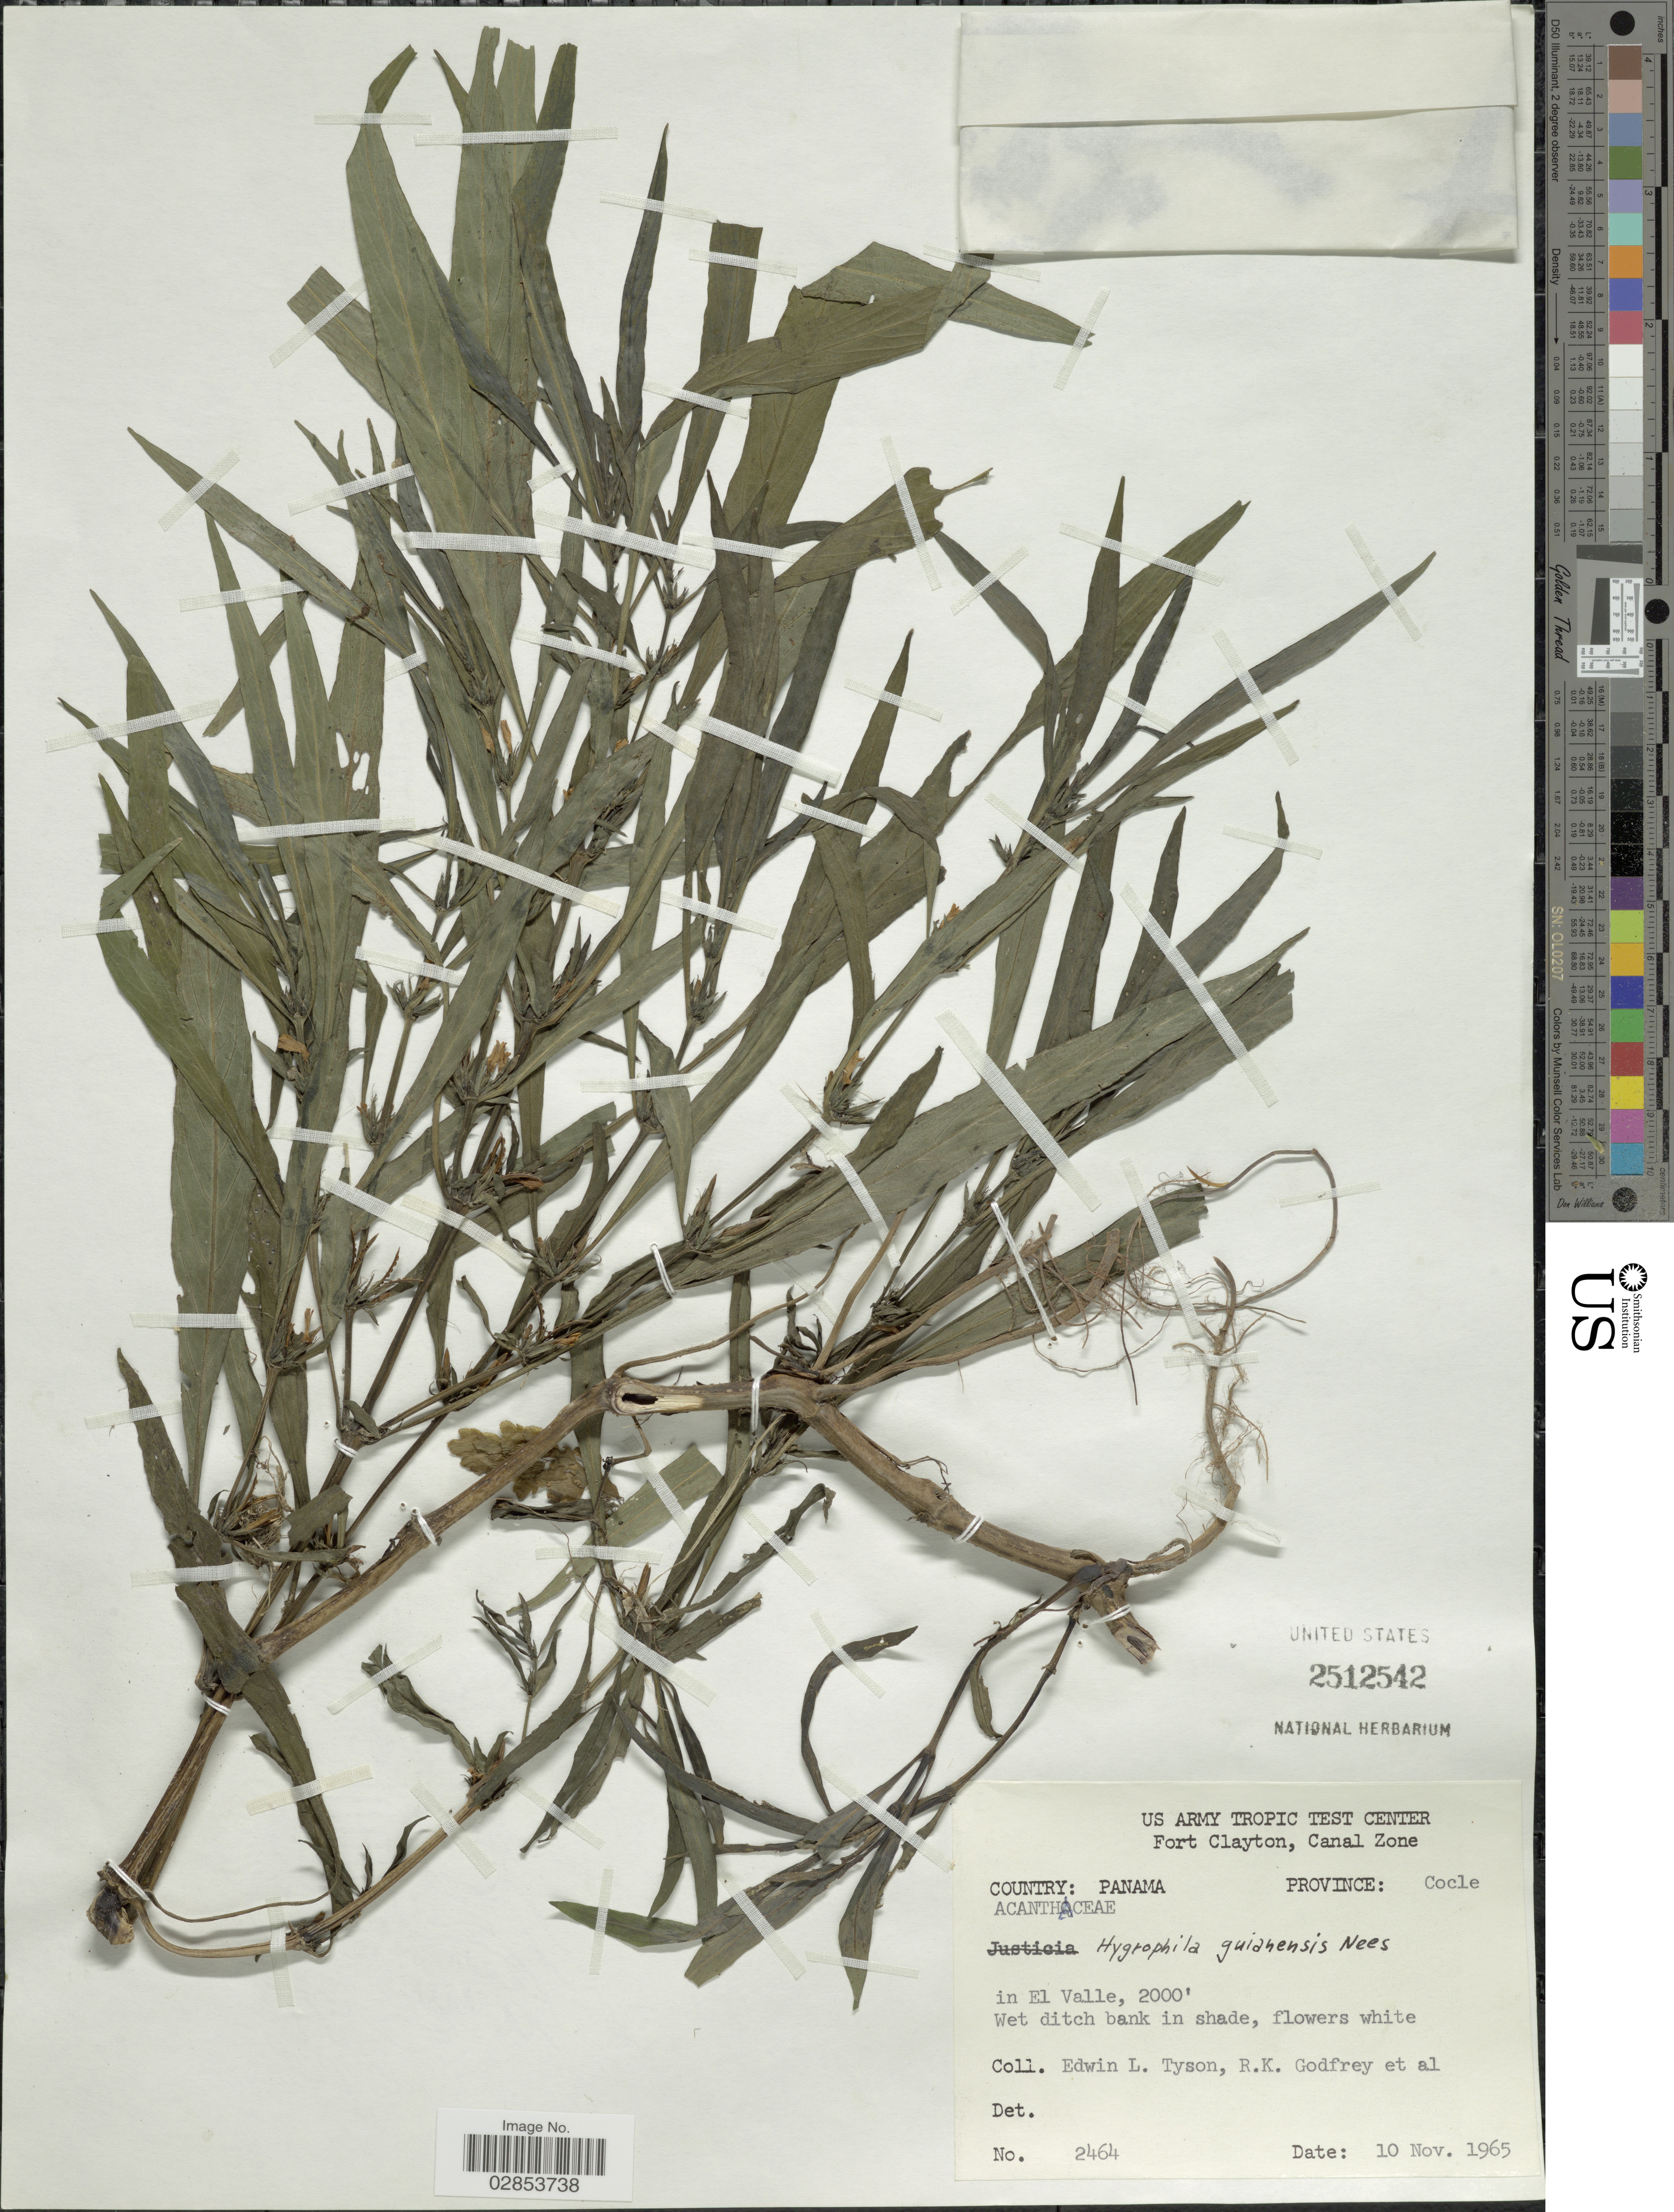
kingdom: Plantae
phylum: Tracheophyta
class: Magnoliopsida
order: Lamiales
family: Acanthaceae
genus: Hygrophila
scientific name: Hygrophila costata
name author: Nees & T. Nees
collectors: E. L. Tyson, R. K. Godfrey & et al.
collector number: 2464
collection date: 1965-11-10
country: Panama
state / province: Coclé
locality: Province: Cocle, in El Valle.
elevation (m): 610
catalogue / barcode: US 2512542